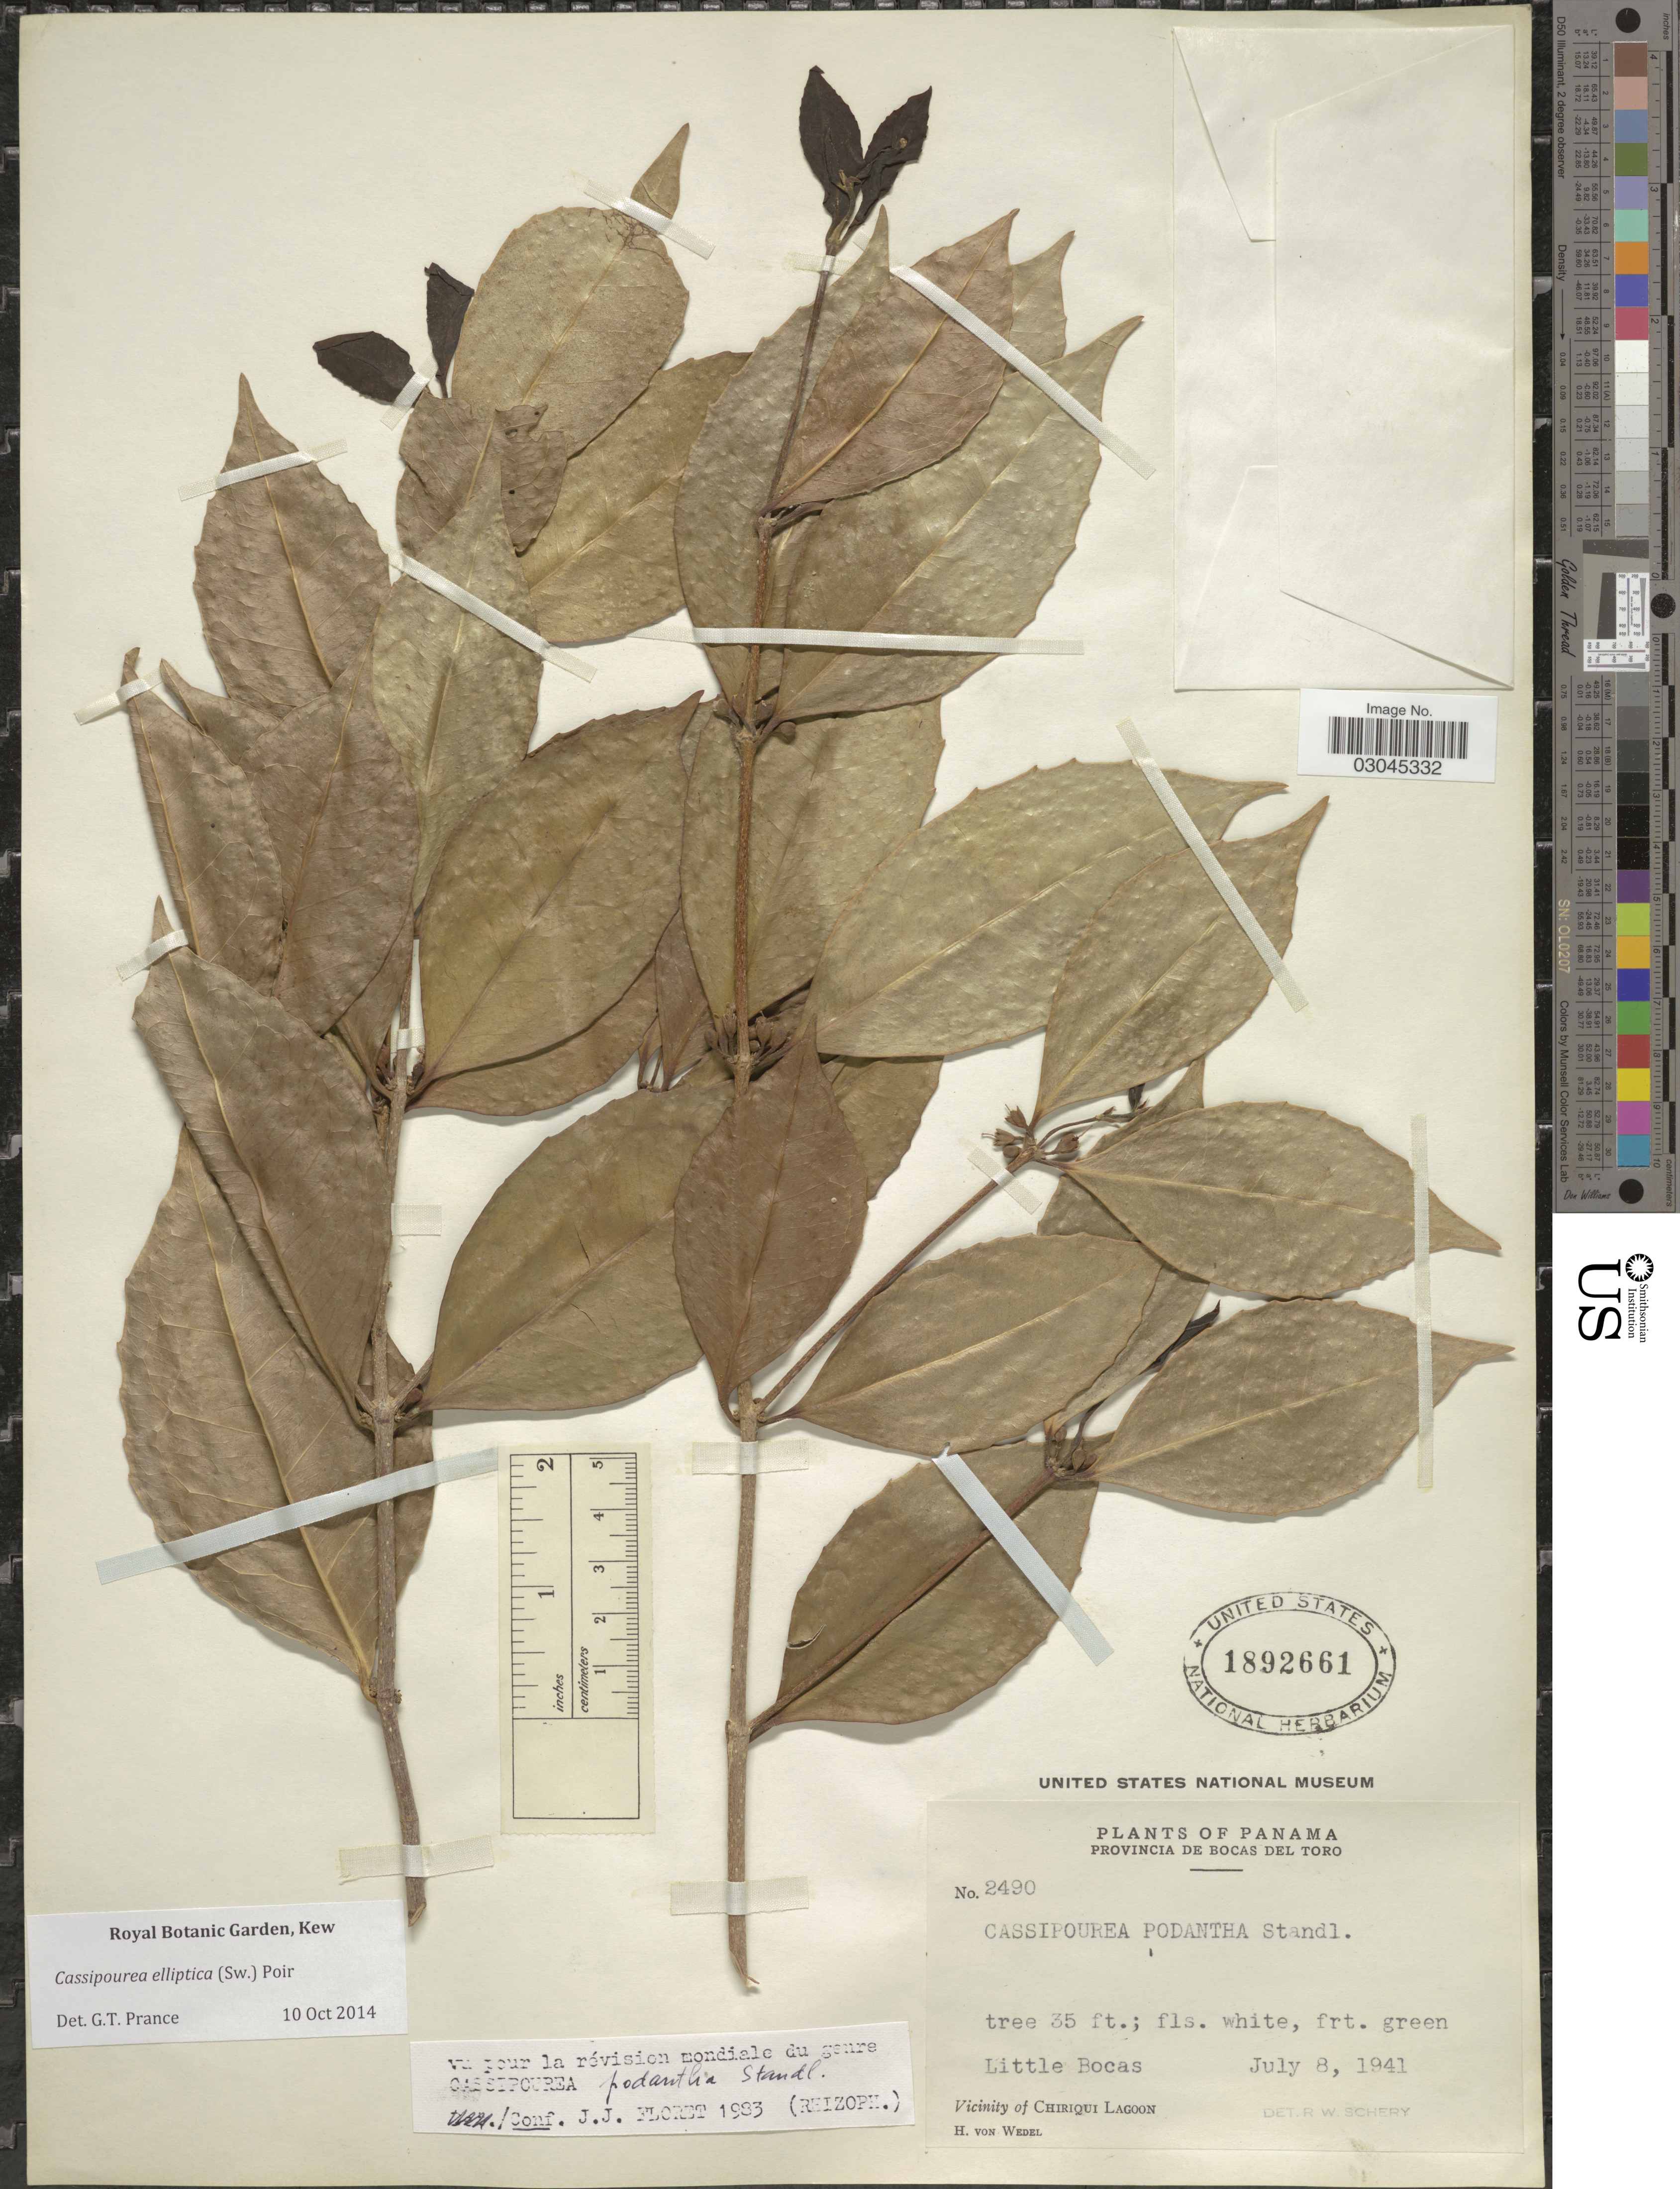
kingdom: Plantae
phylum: Tracheophyta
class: Magnoliopsida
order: Malpighiales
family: Rhizophoraceae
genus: Cassipourea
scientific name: Cassipourea elliptica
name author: (Sw.) Poir.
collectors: H. von Wedel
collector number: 2490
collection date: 1941-07-08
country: Panama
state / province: Bocas del Toro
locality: Provincia de Bocas del Toro. Little Bocas. Vicinity of Chiriqui Lagoon.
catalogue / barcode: US 1892661